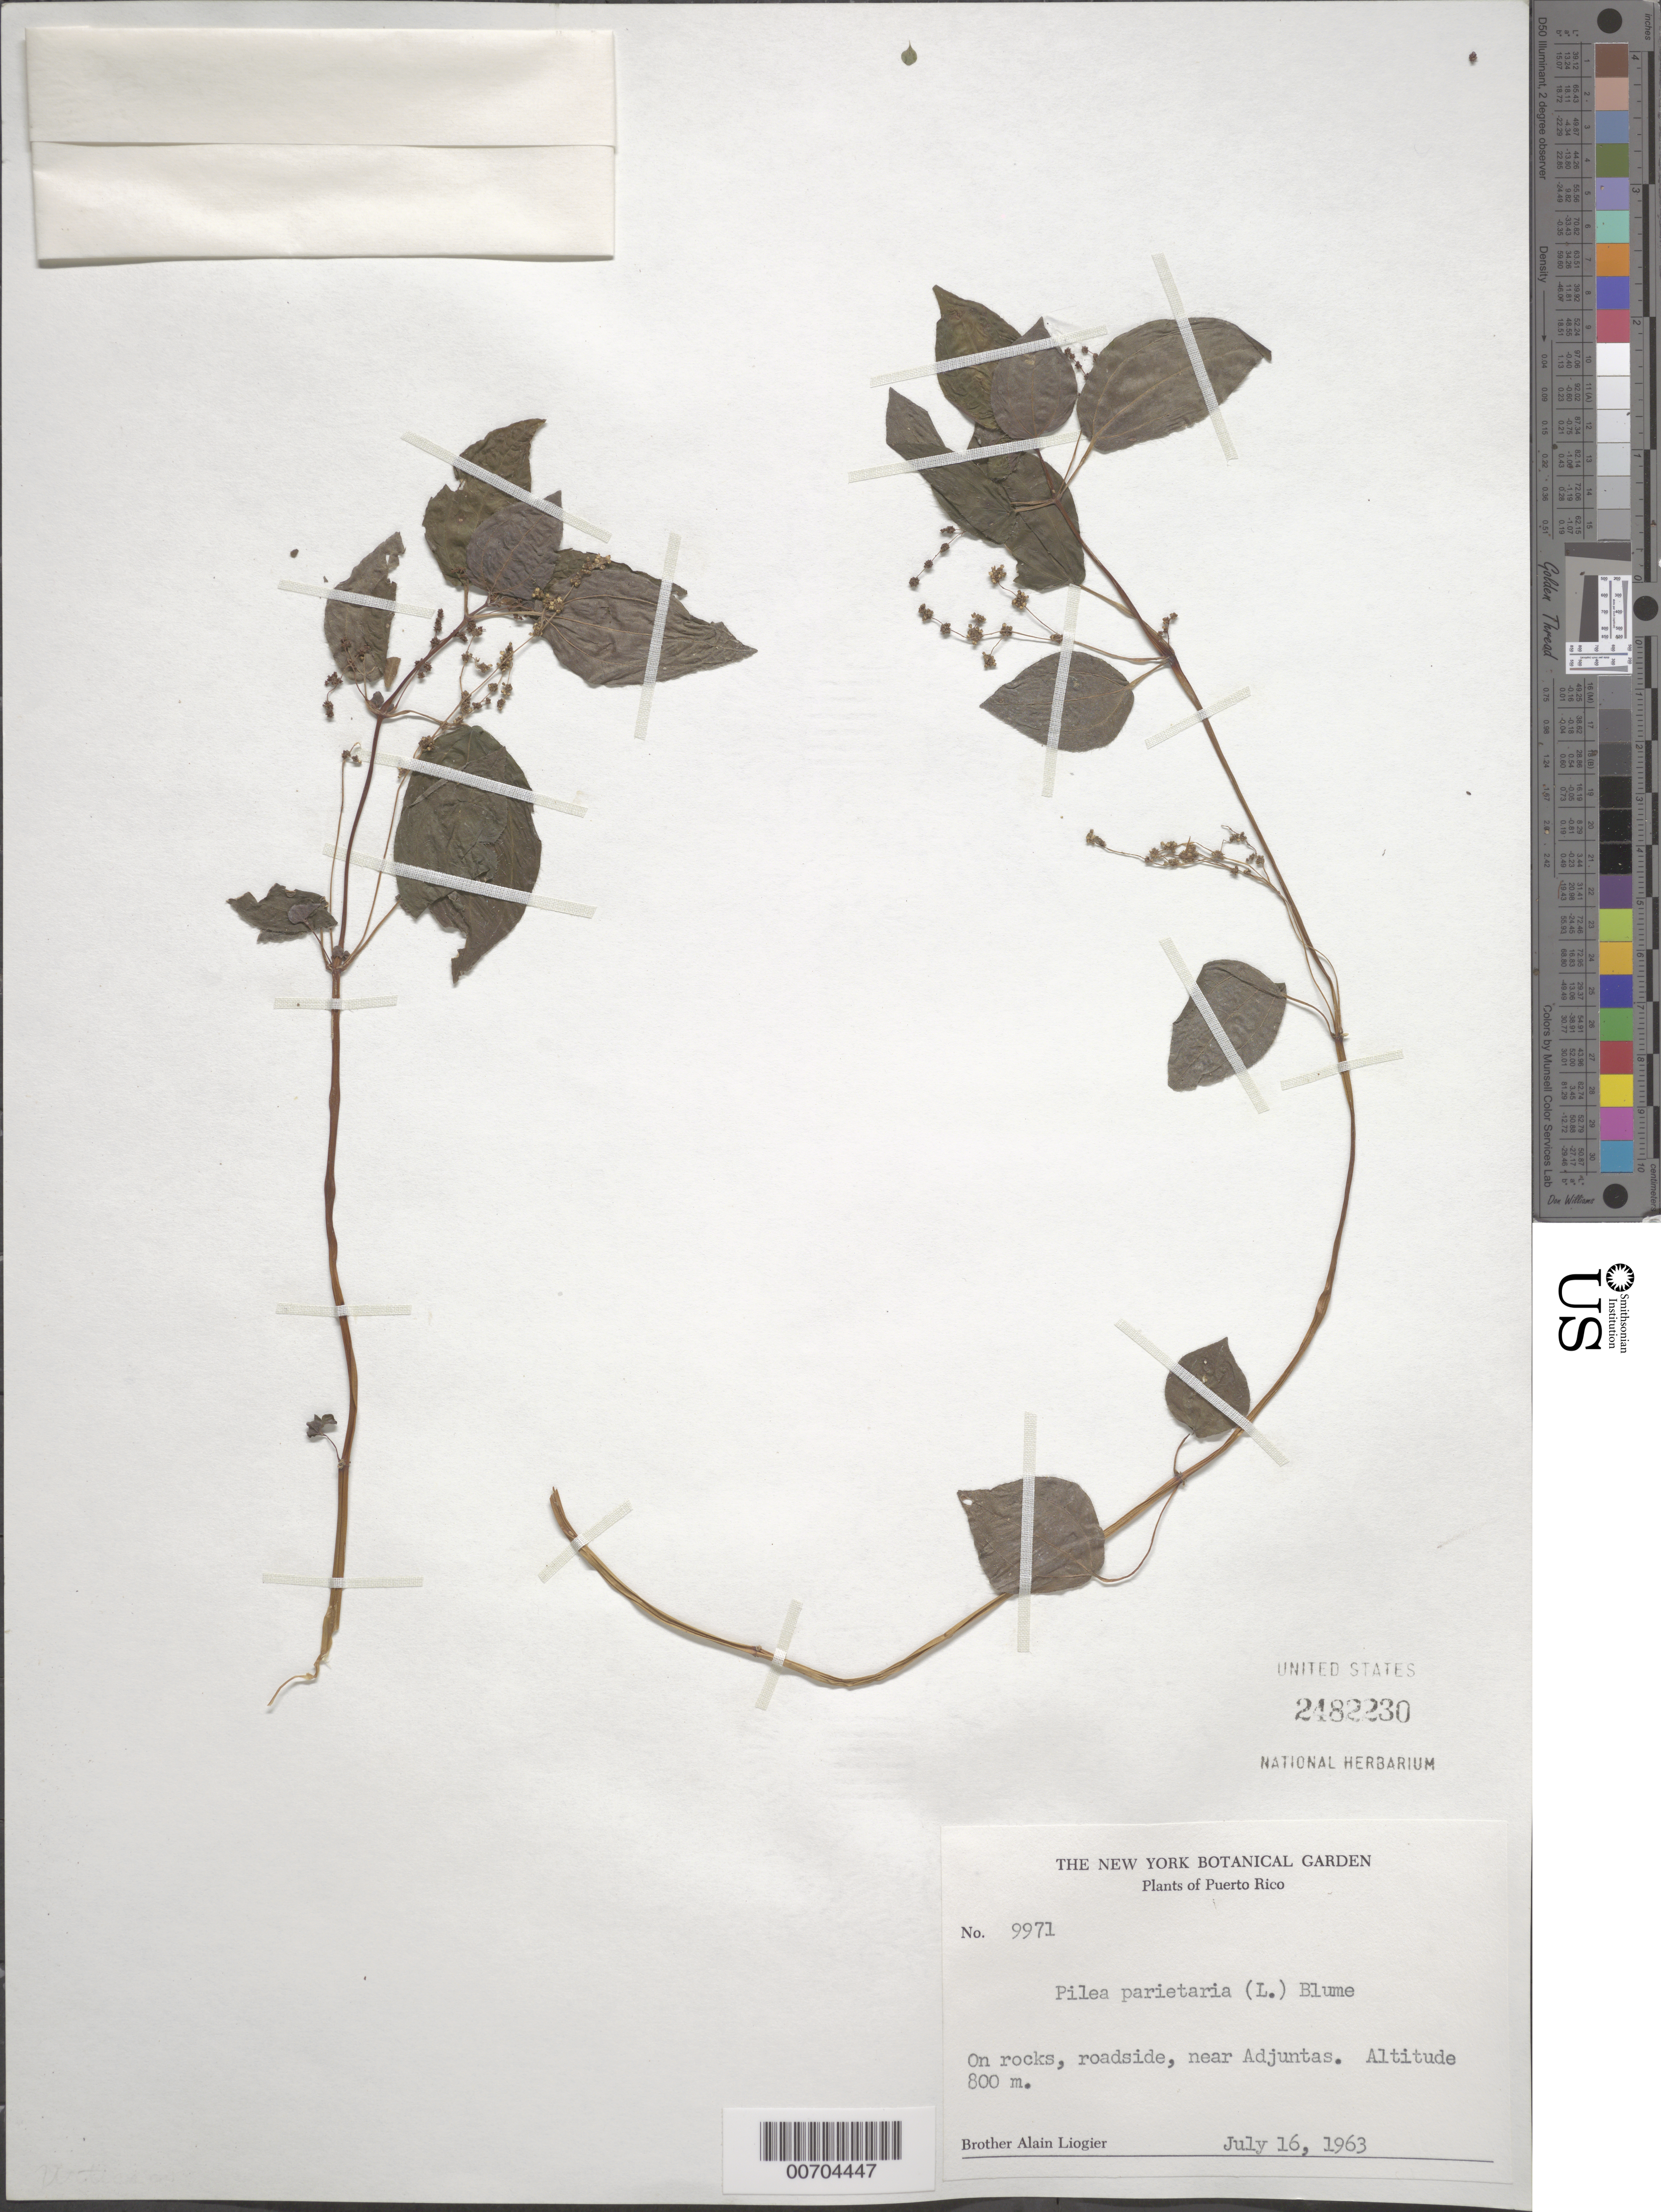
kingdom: Plantae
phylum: Tracheophyta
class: Magnoliopsida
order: Rosales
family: Urticaceae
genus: Pilea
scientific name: Pilea parietaria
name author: (L.) Blume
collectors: A. H. Liogier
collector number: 9971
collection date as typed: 16 Jul 1963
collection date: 1963-07-16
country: Puerto Rico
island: Greater Antilles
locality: Adjuntas, near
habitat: On rocks, roadside.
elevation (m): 800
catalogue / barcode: US 2482230